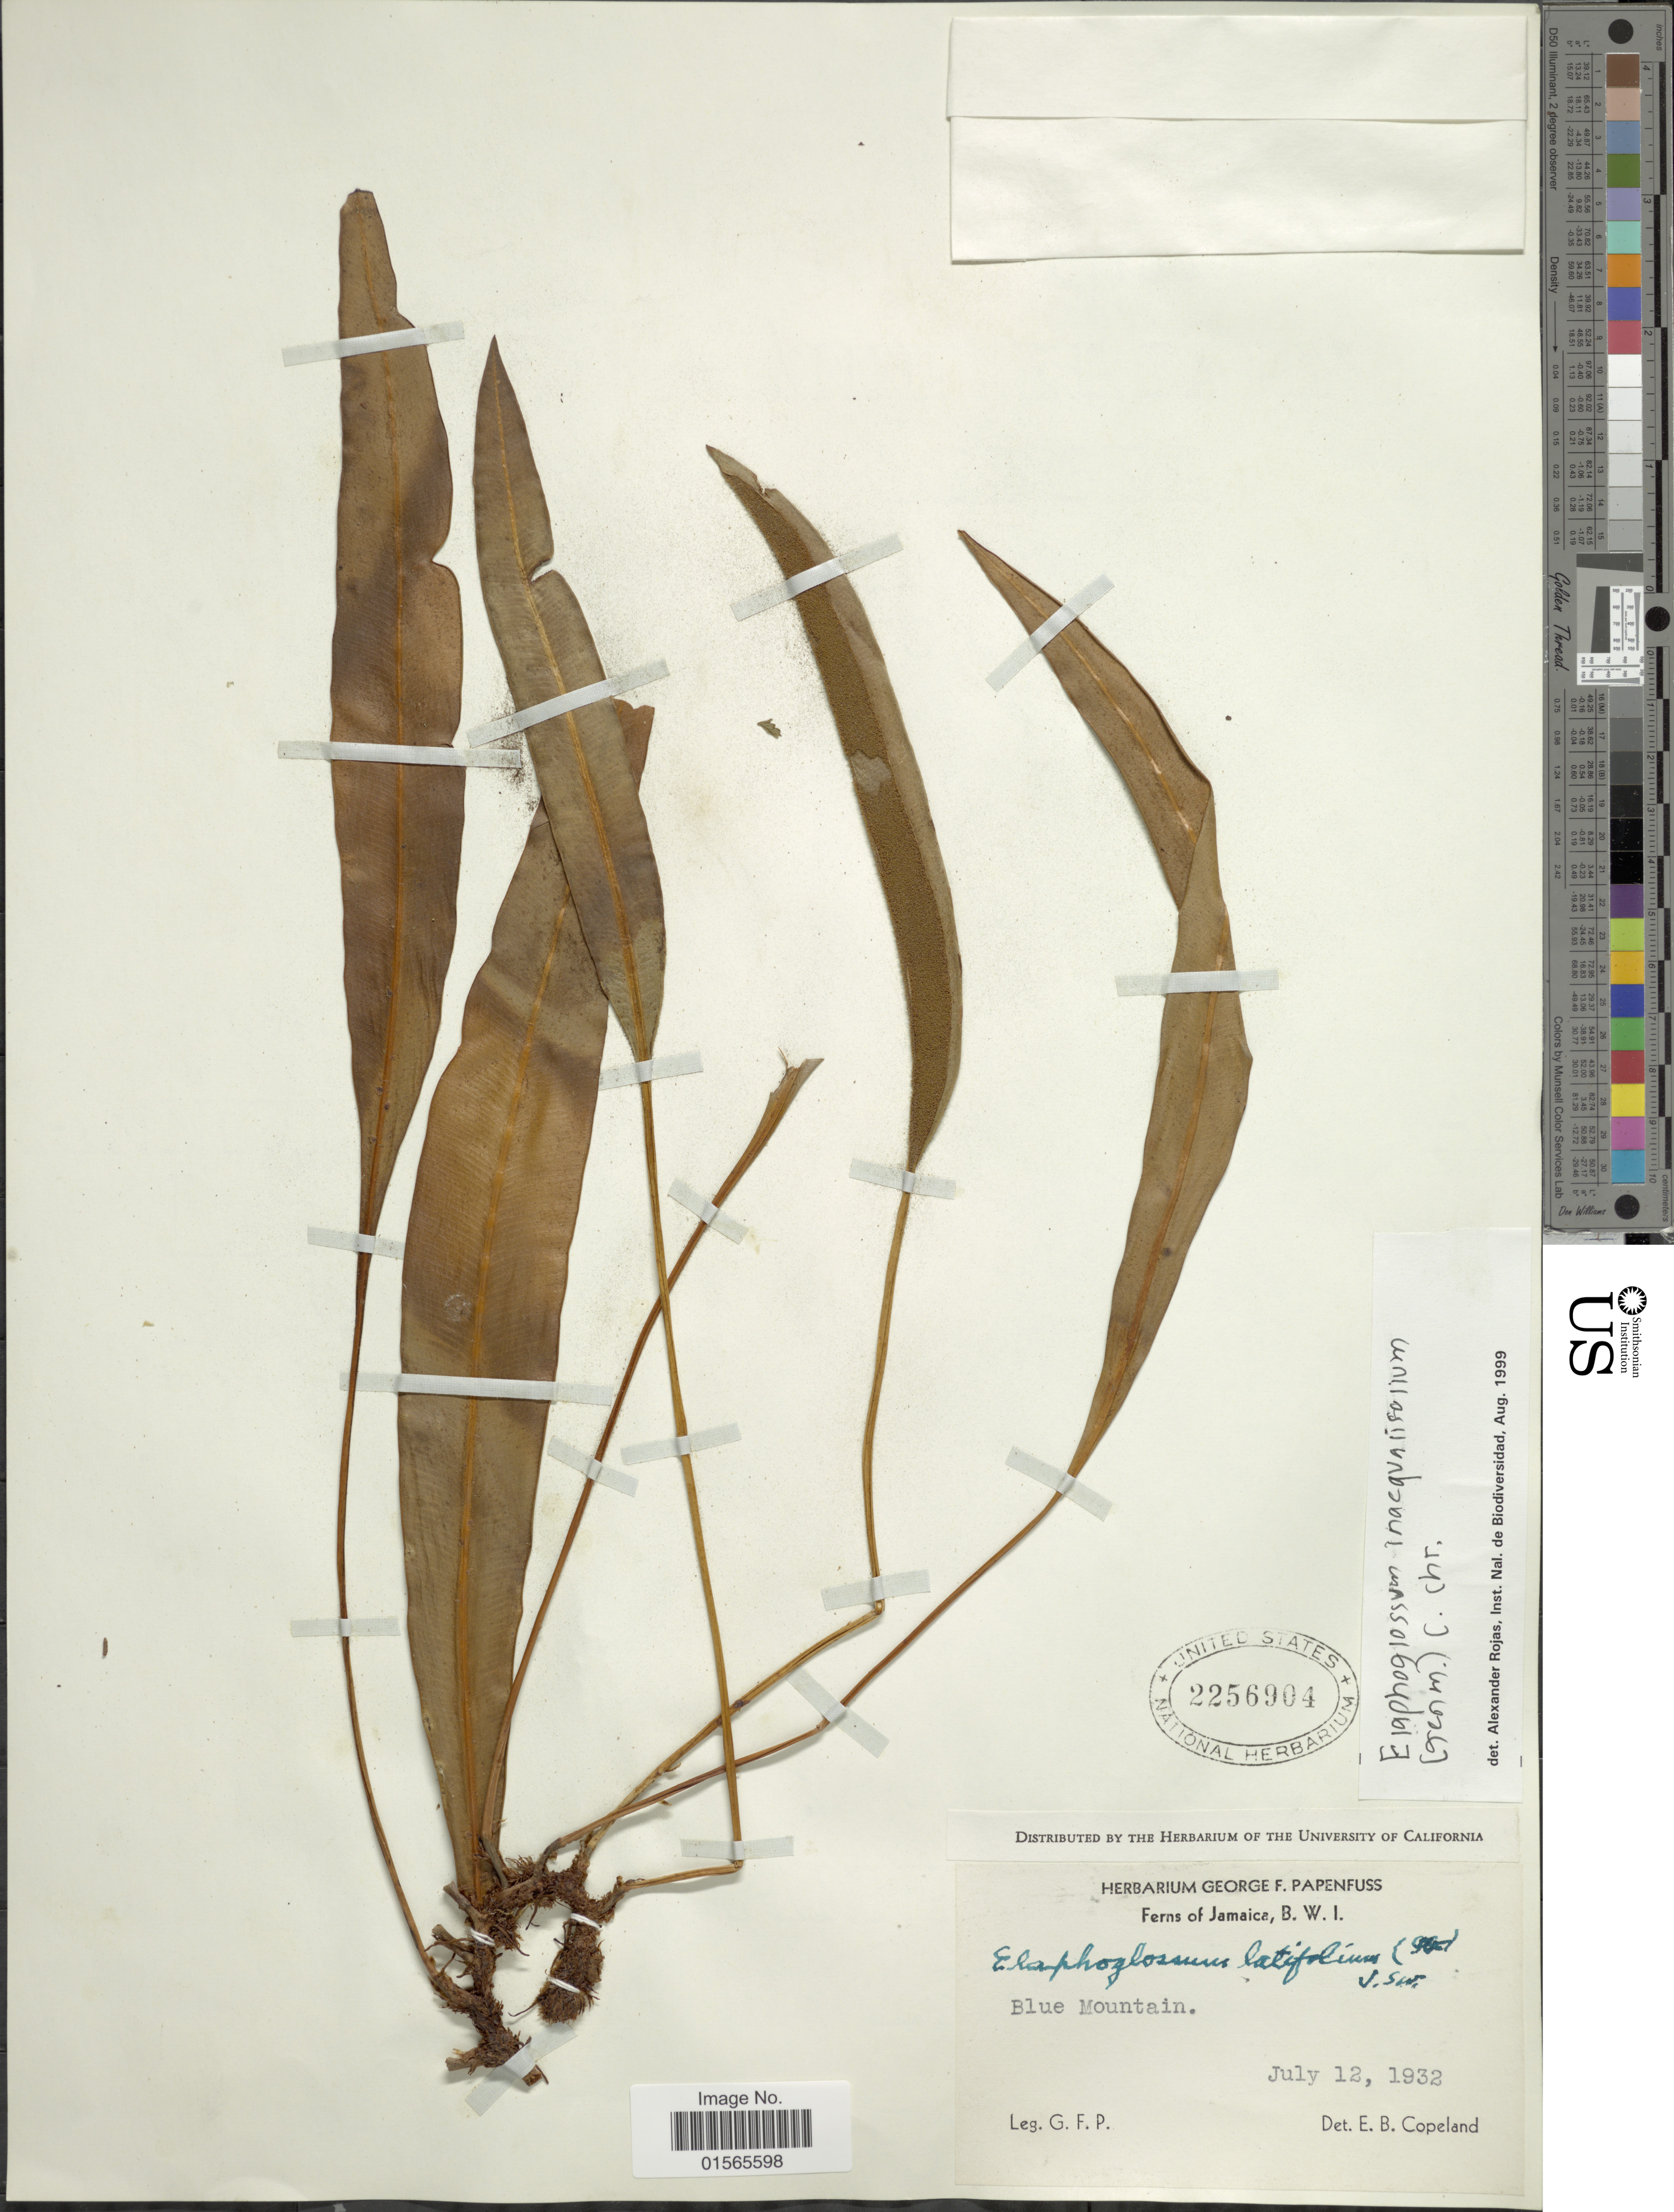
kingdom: Plantae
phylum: Tracheophyta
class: Polypodiopsida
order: Polypodiales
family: Dryopteridaceae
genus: Elaphoglossum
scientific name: Elaphoglossum inaequalifolium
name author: (Jenman) C. Chr.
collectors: G. Papenfuss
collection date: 1932-07-12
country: Jamaica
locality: Blue Mountain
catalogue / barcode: US 2256904